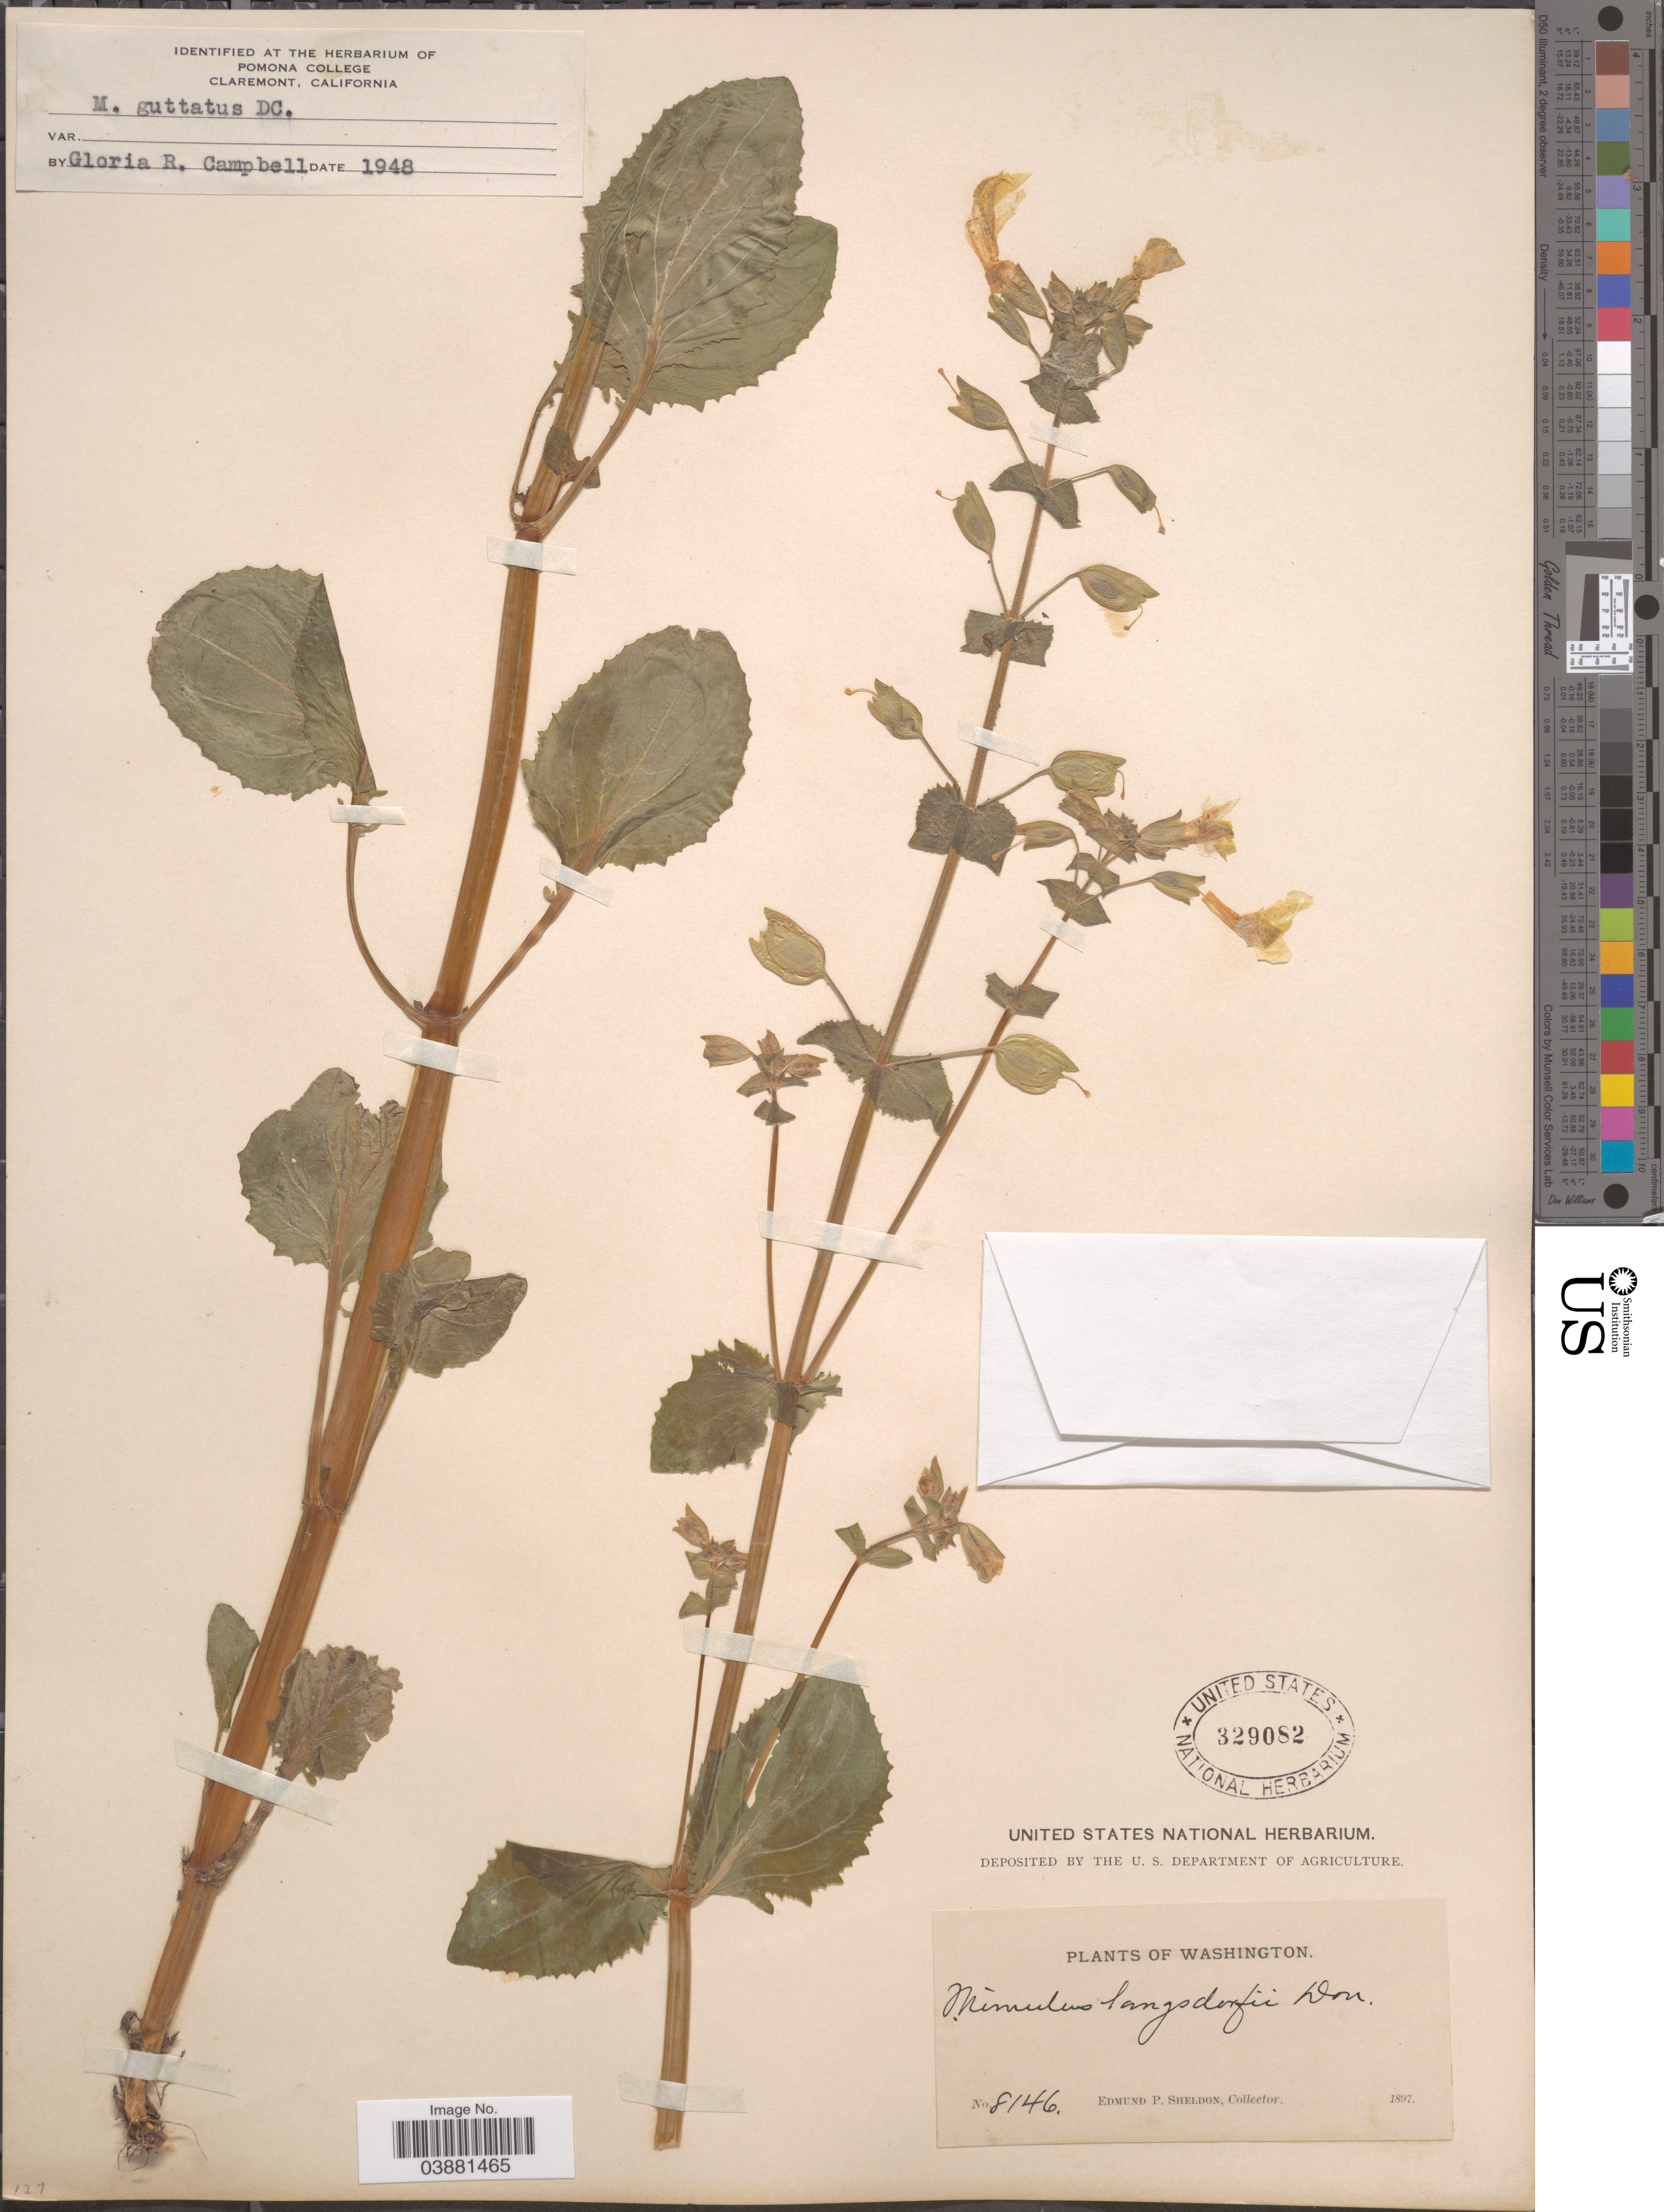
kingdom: Plantae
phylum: Tracheophyta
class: Magnoliopsida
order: Lamiales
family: Phrymaceae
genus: Mimulus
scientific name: Mimulus guttatus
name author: DC.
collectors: E. P. Sheldon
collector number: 8146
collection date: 1897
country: United States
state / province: Washington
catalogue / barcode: US 329082